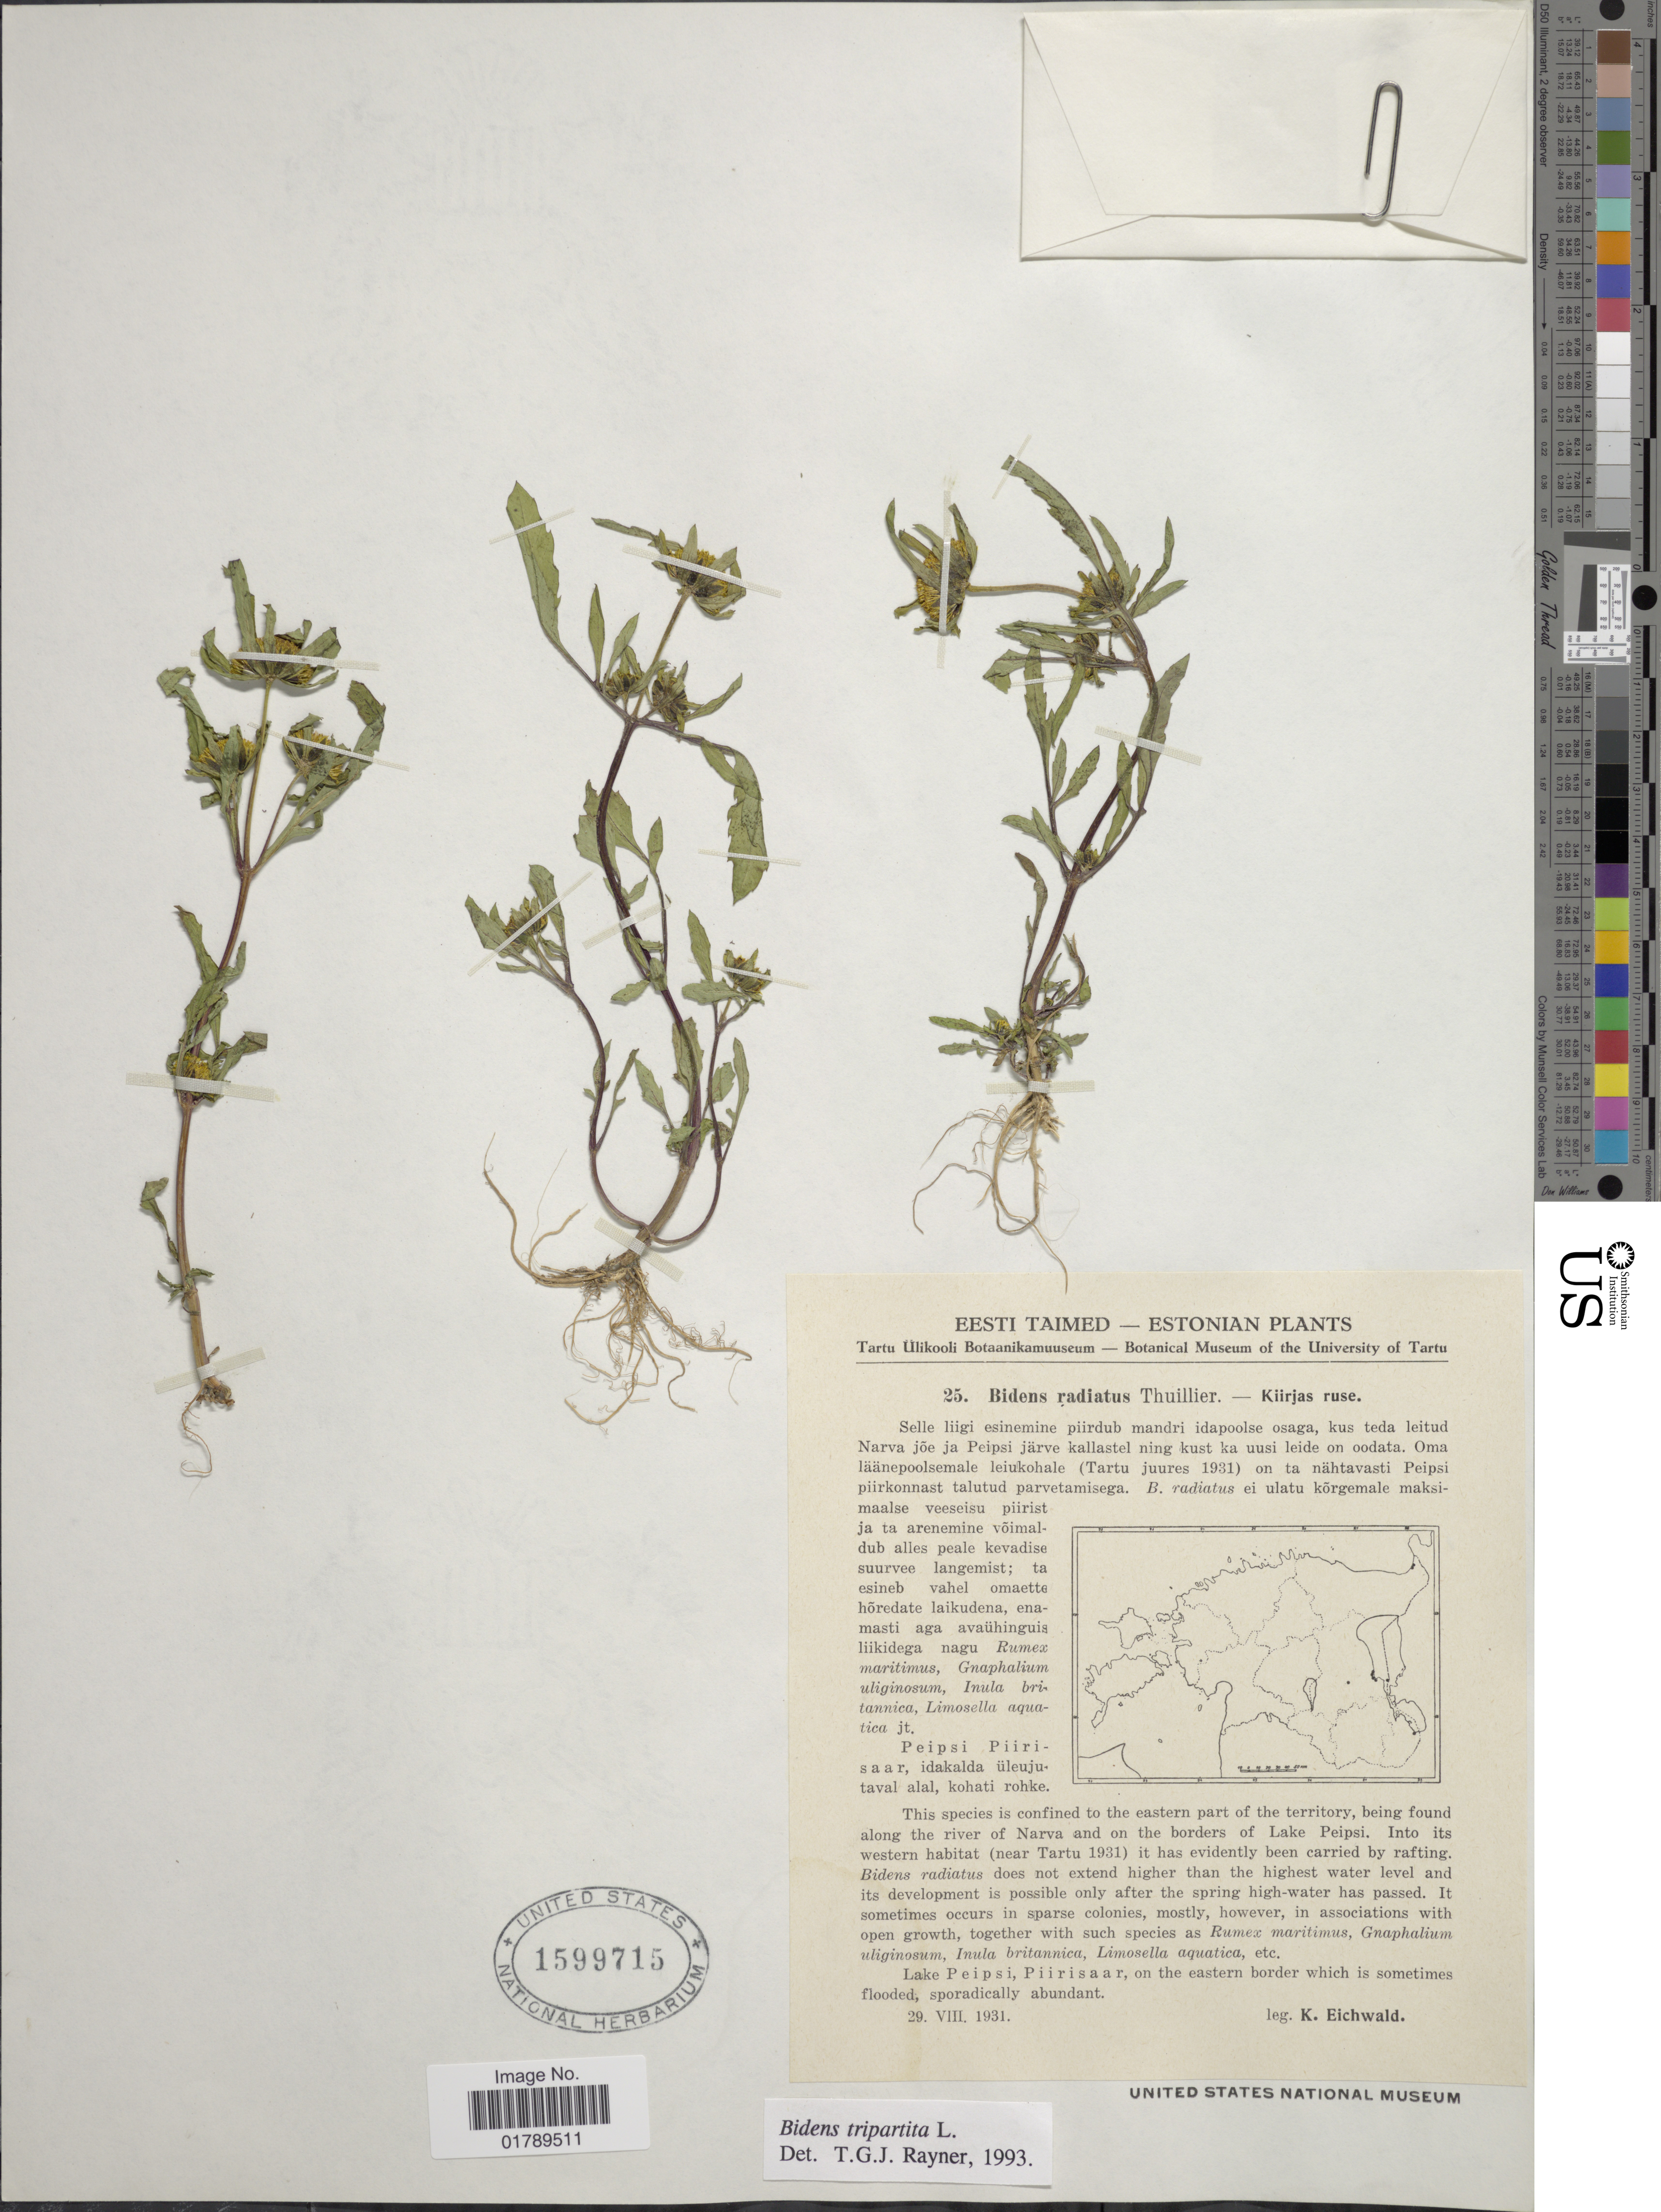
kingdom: Plantae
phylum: Tracheophyta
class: Magnoliopsida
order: Asterales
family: Asteraceae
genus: Bidens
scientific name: Bidens tripartita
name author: L.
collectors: K. Echwald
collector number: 25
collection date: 1931-08-29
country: Estonia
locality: Lake Peipsi, Pirrisaar, on the eastern border which is sometimes flooded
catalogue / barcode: US 1599715